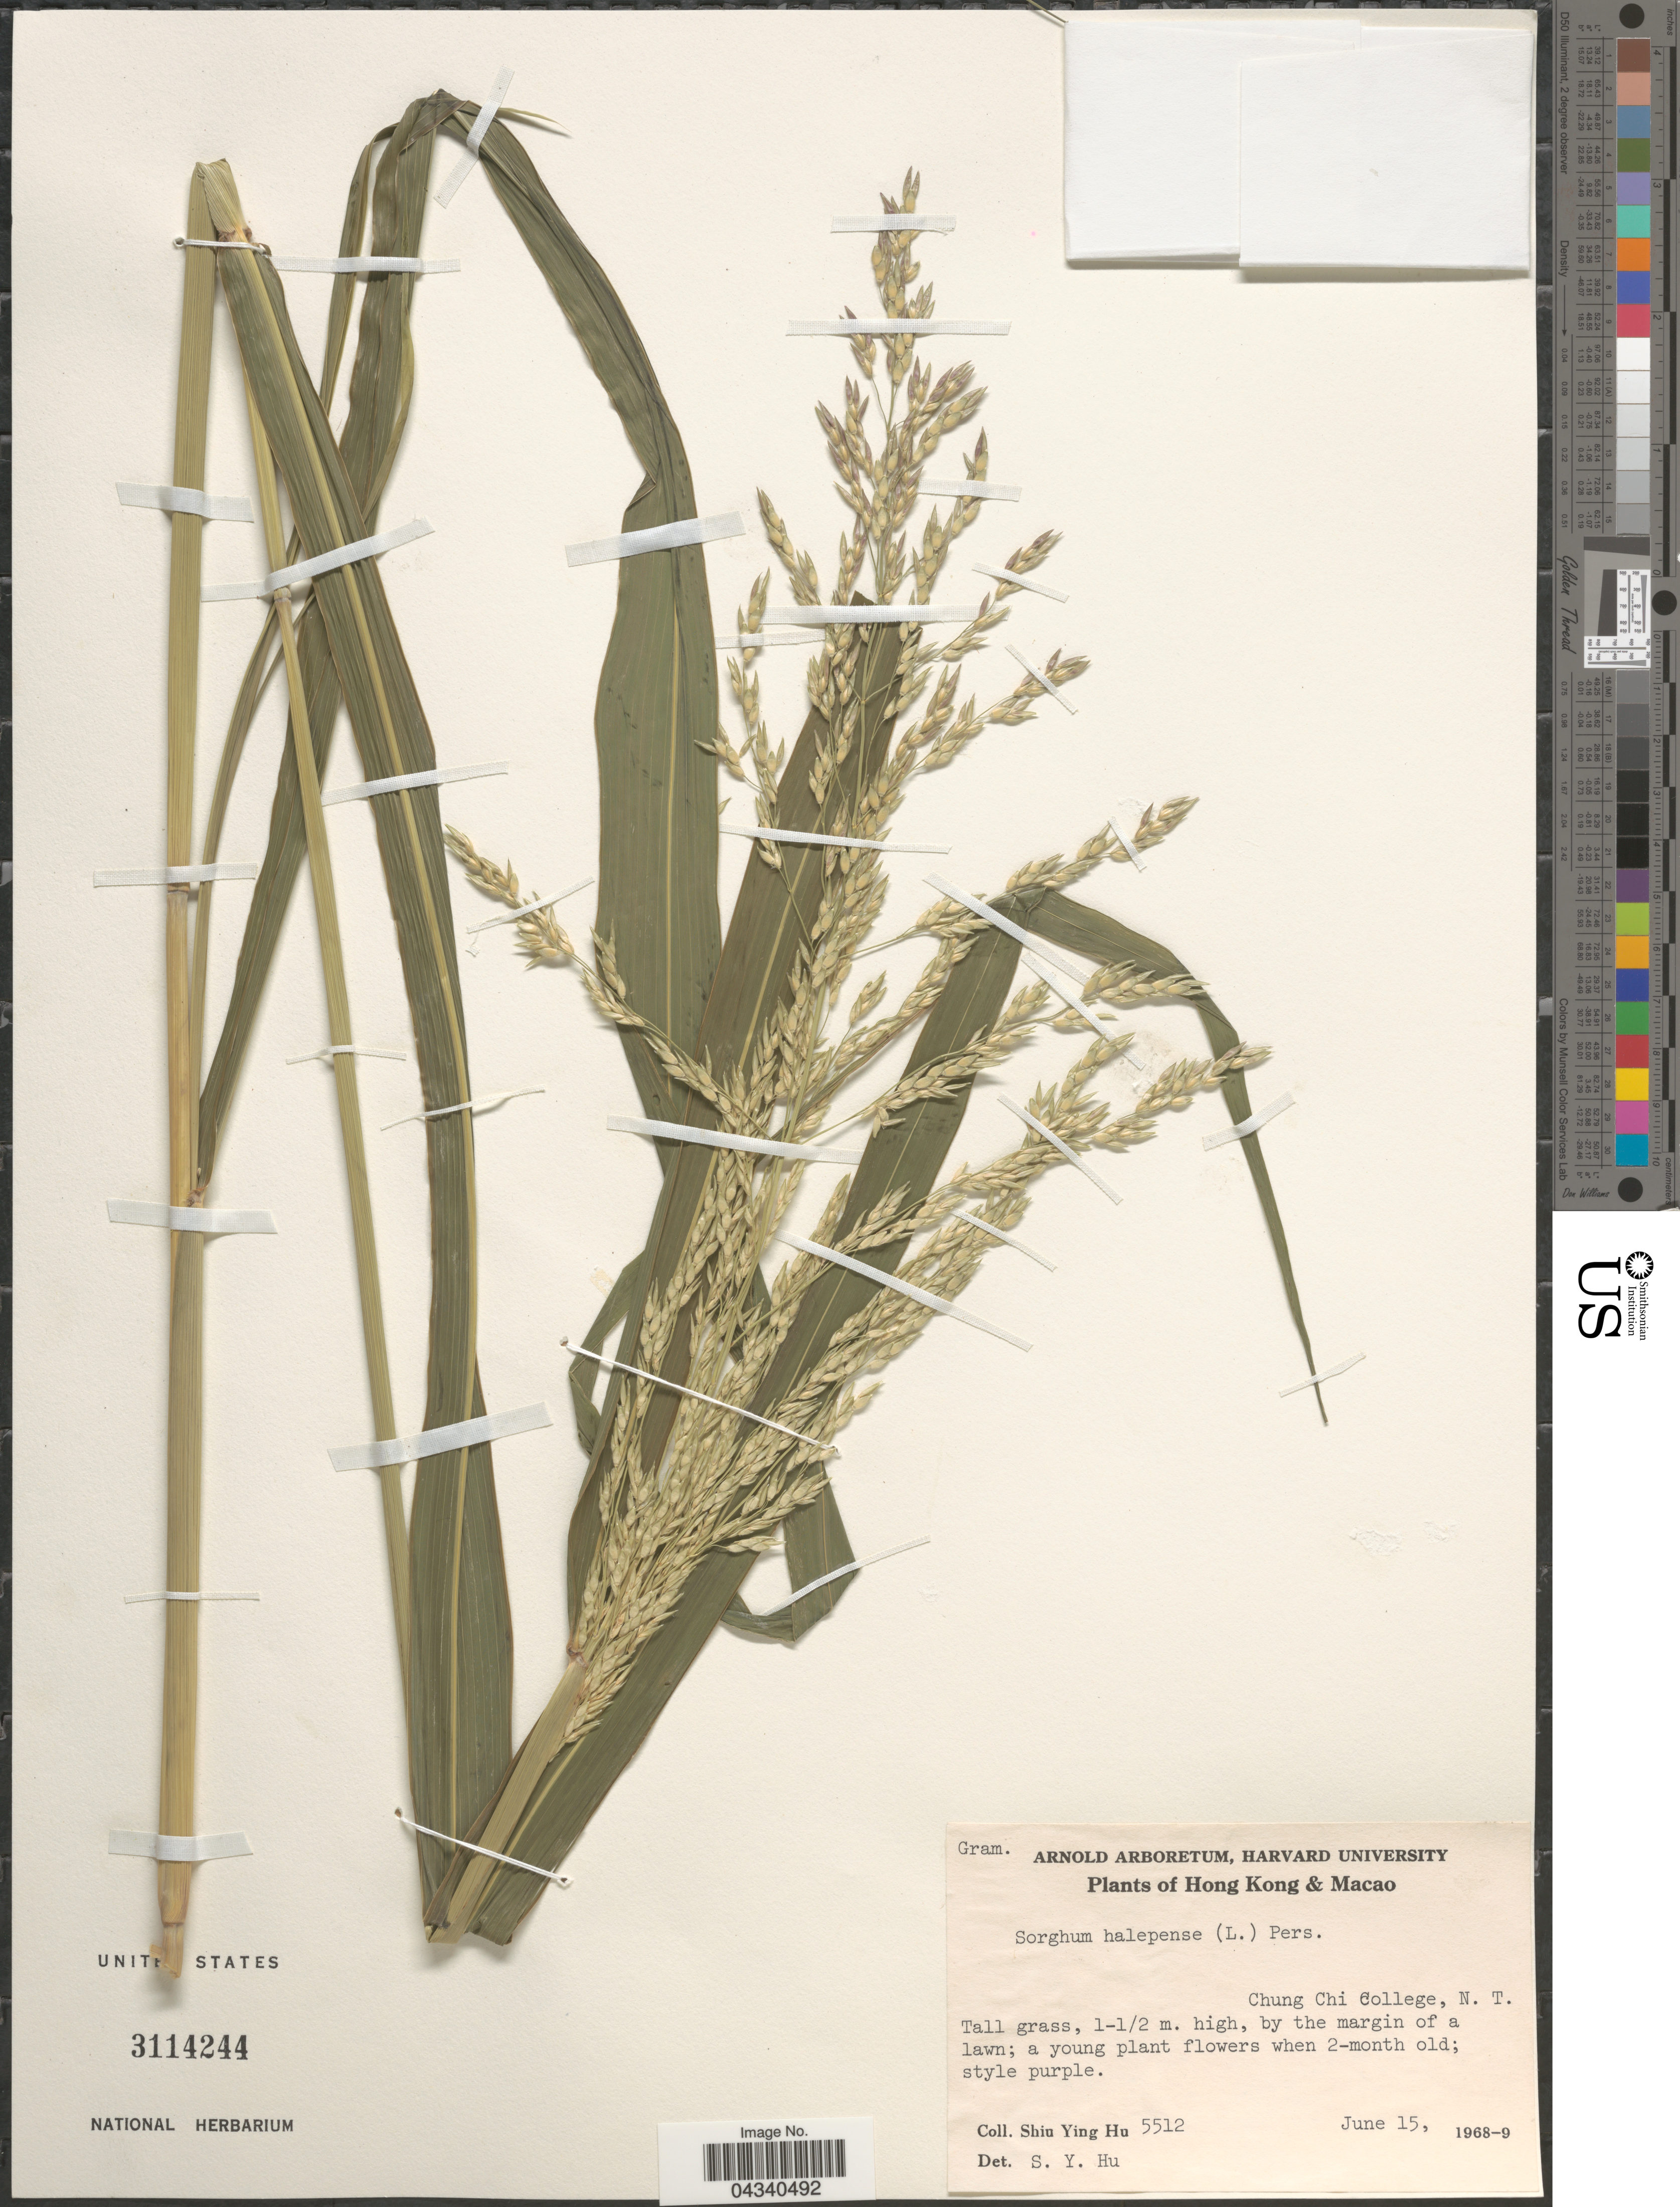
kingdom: Plantae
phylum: Tracheophyta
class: Liliopsida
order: Poales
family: Poaceae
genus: Sorghum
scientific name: Sorghum halepense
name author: (L.) Pers.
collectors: S. Y. Hu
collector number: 5512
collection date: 1968-06-15/1969-06-15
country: China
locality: Hong Kong & Macao. Chung Chi College, N. T.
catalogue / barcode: US 3114244